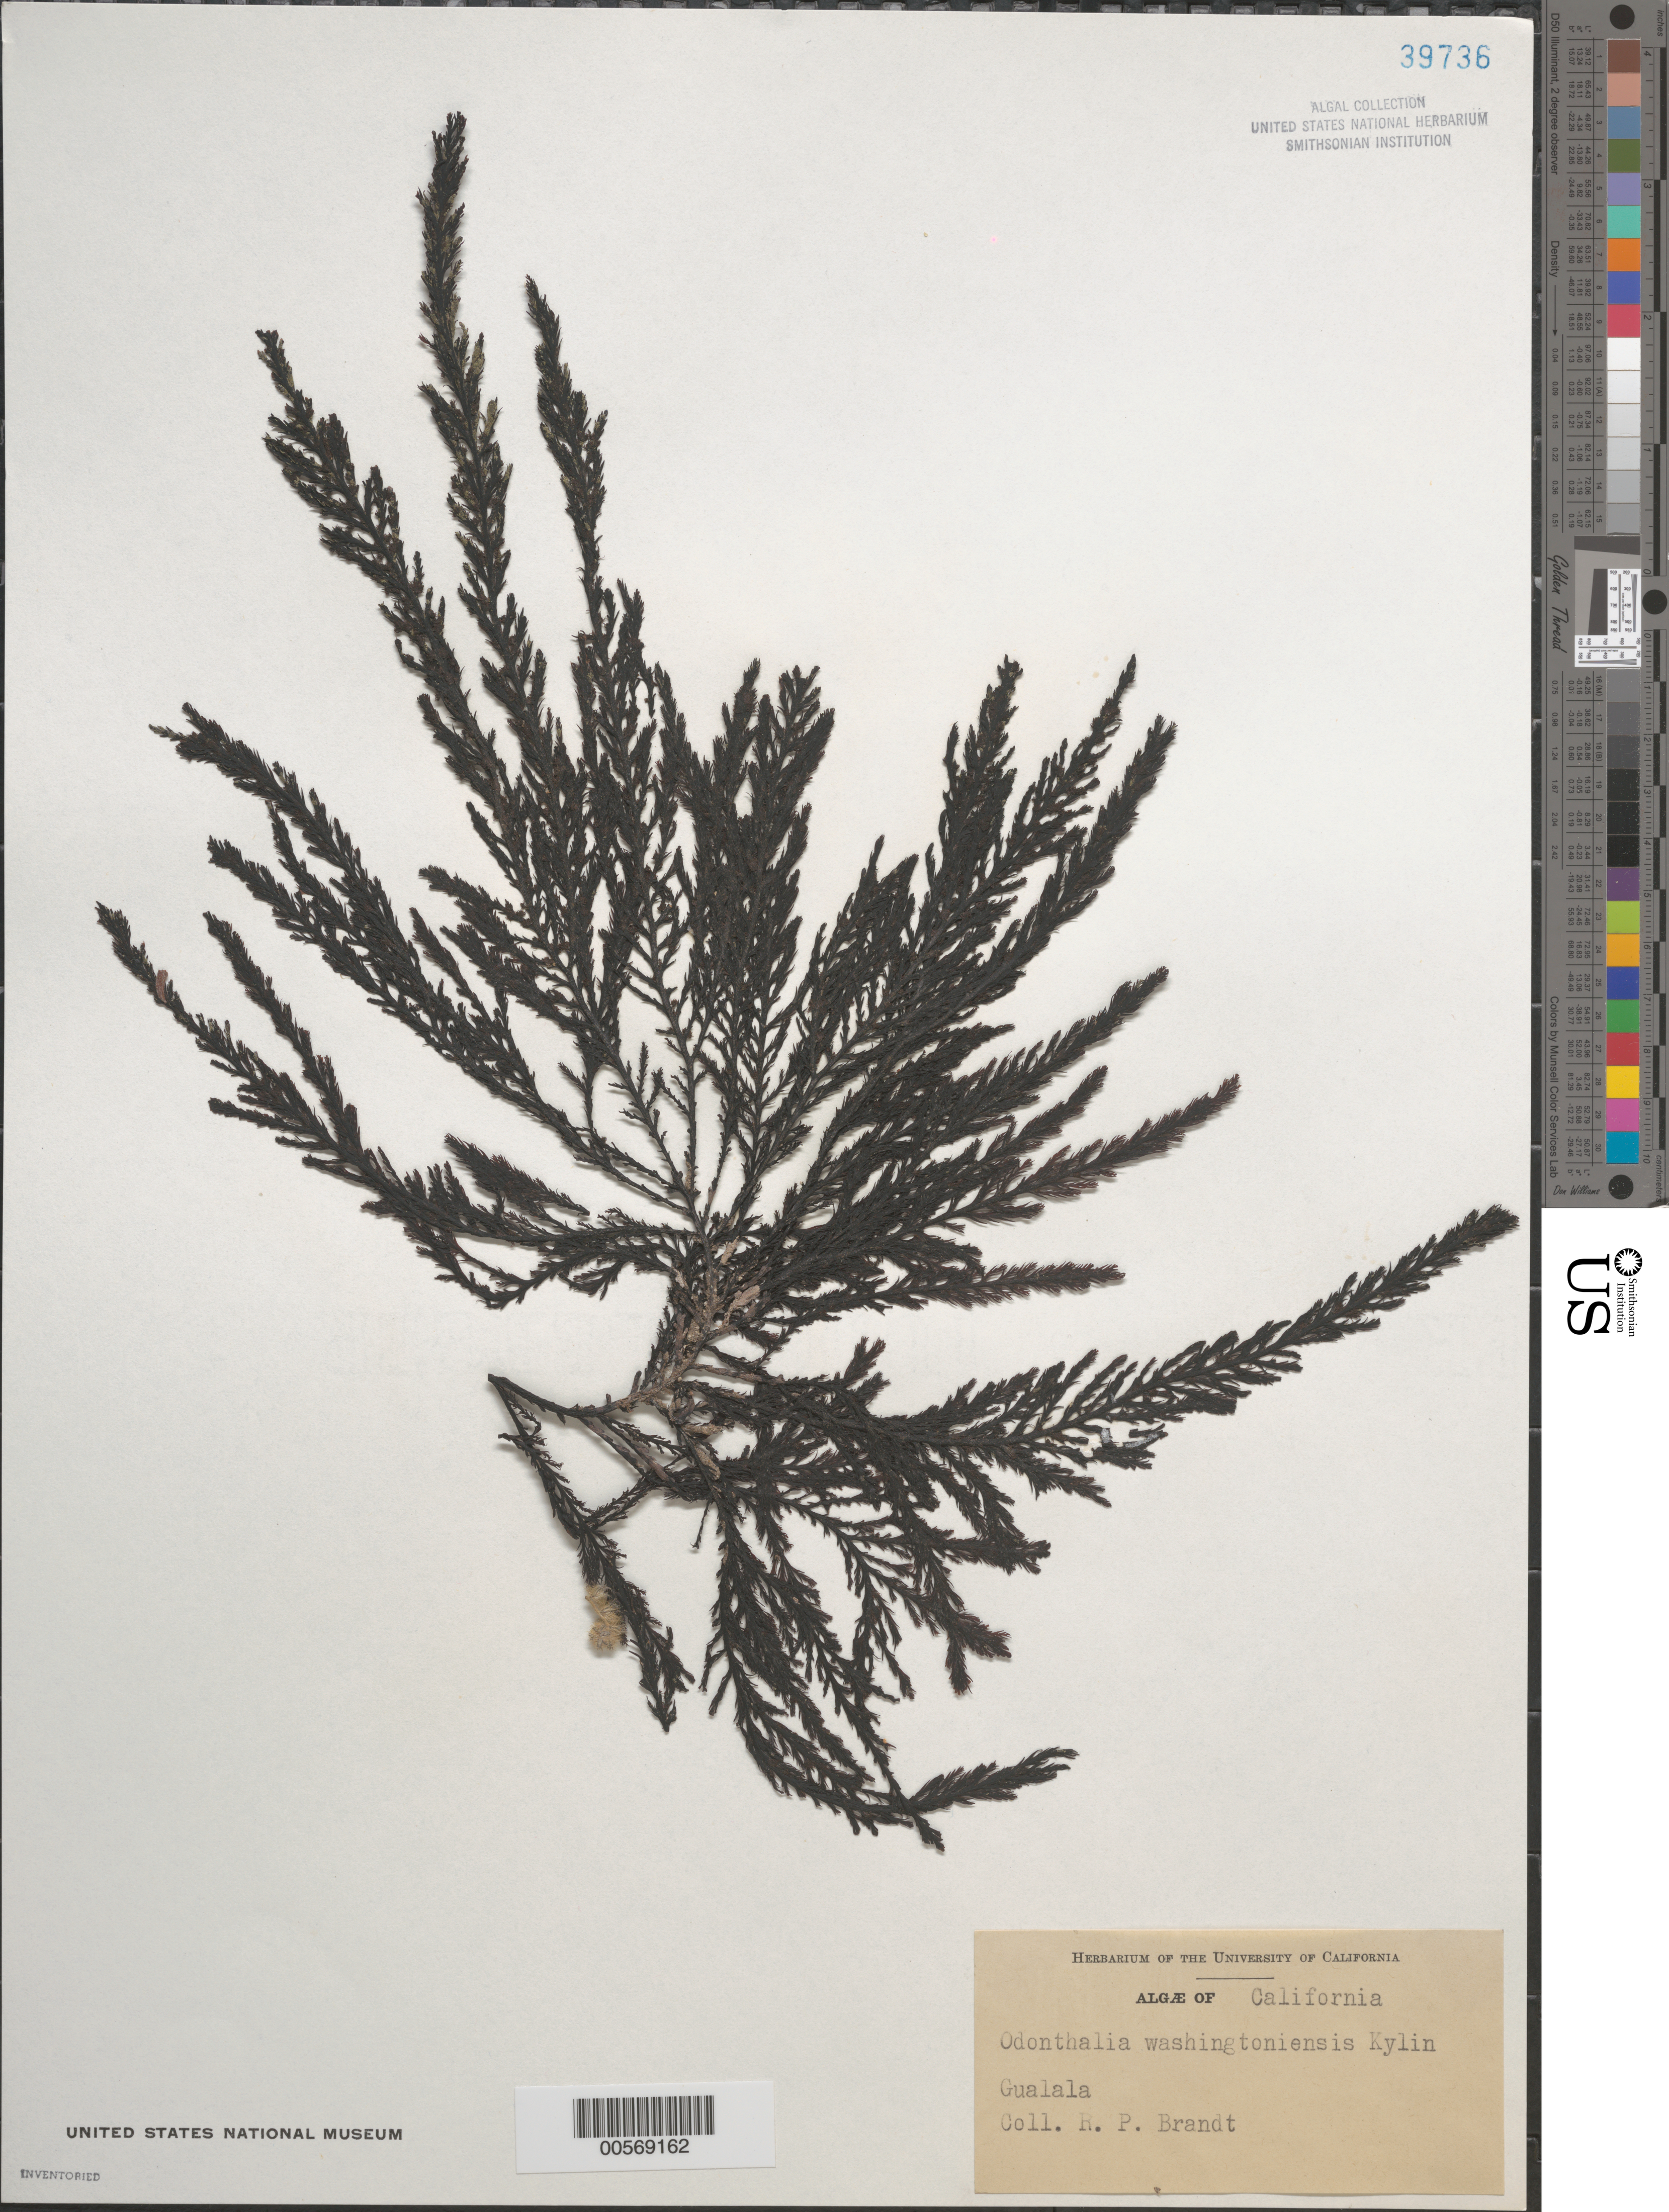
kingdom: Plantae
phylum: Rhodophyta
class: Florideophyceae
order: Ceramiales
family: Rhodomelaceae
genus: Odonthalia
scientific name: Odonthalia washingtoniensis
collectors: R. Brandt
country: United States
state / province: California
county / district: Sonoma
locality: Gualala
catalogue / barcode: US 39736